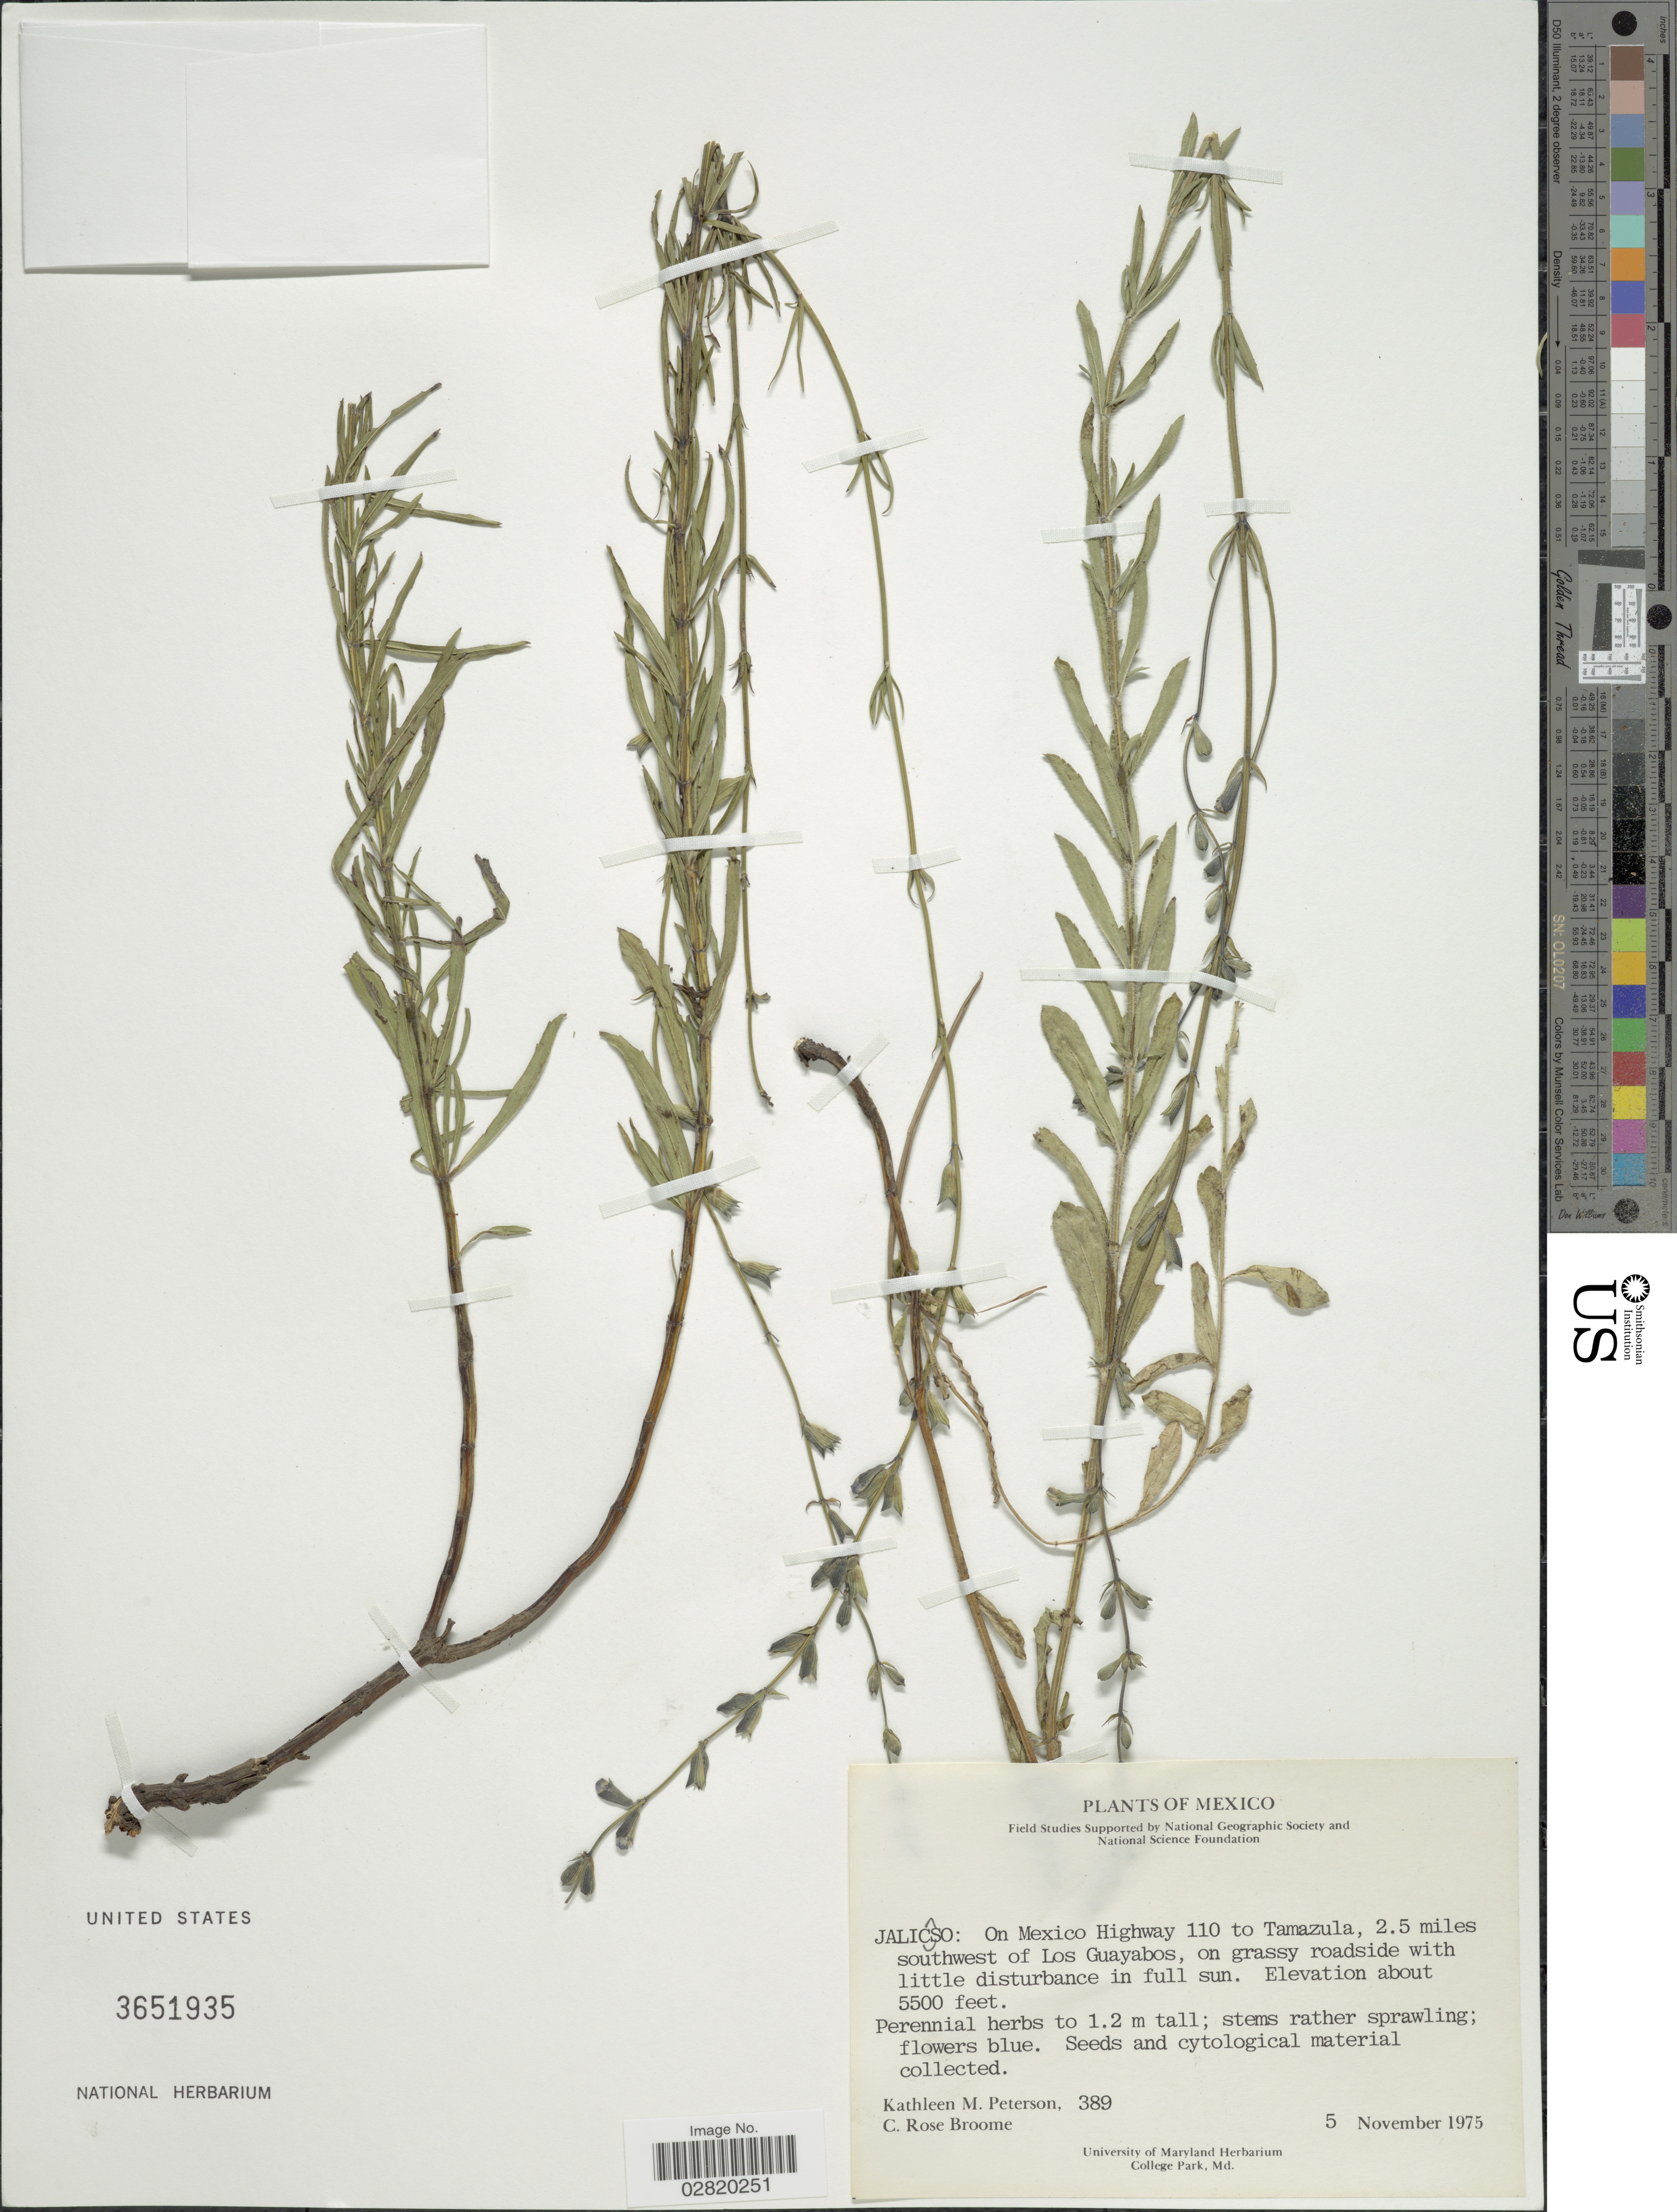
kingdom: Plantae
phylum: Tracheophyta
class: Magnoliopsida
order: Lamiales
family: Lamiaceae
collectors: K. Peterson & C. R. Broome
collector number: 389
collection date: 1975-11-05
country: Mexico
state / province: Jalisco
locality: On Mexico Highway 110 to Tamazula, 2.5 miles southwest of Los Guayabos.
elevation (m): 1676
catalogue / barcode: US 3651935